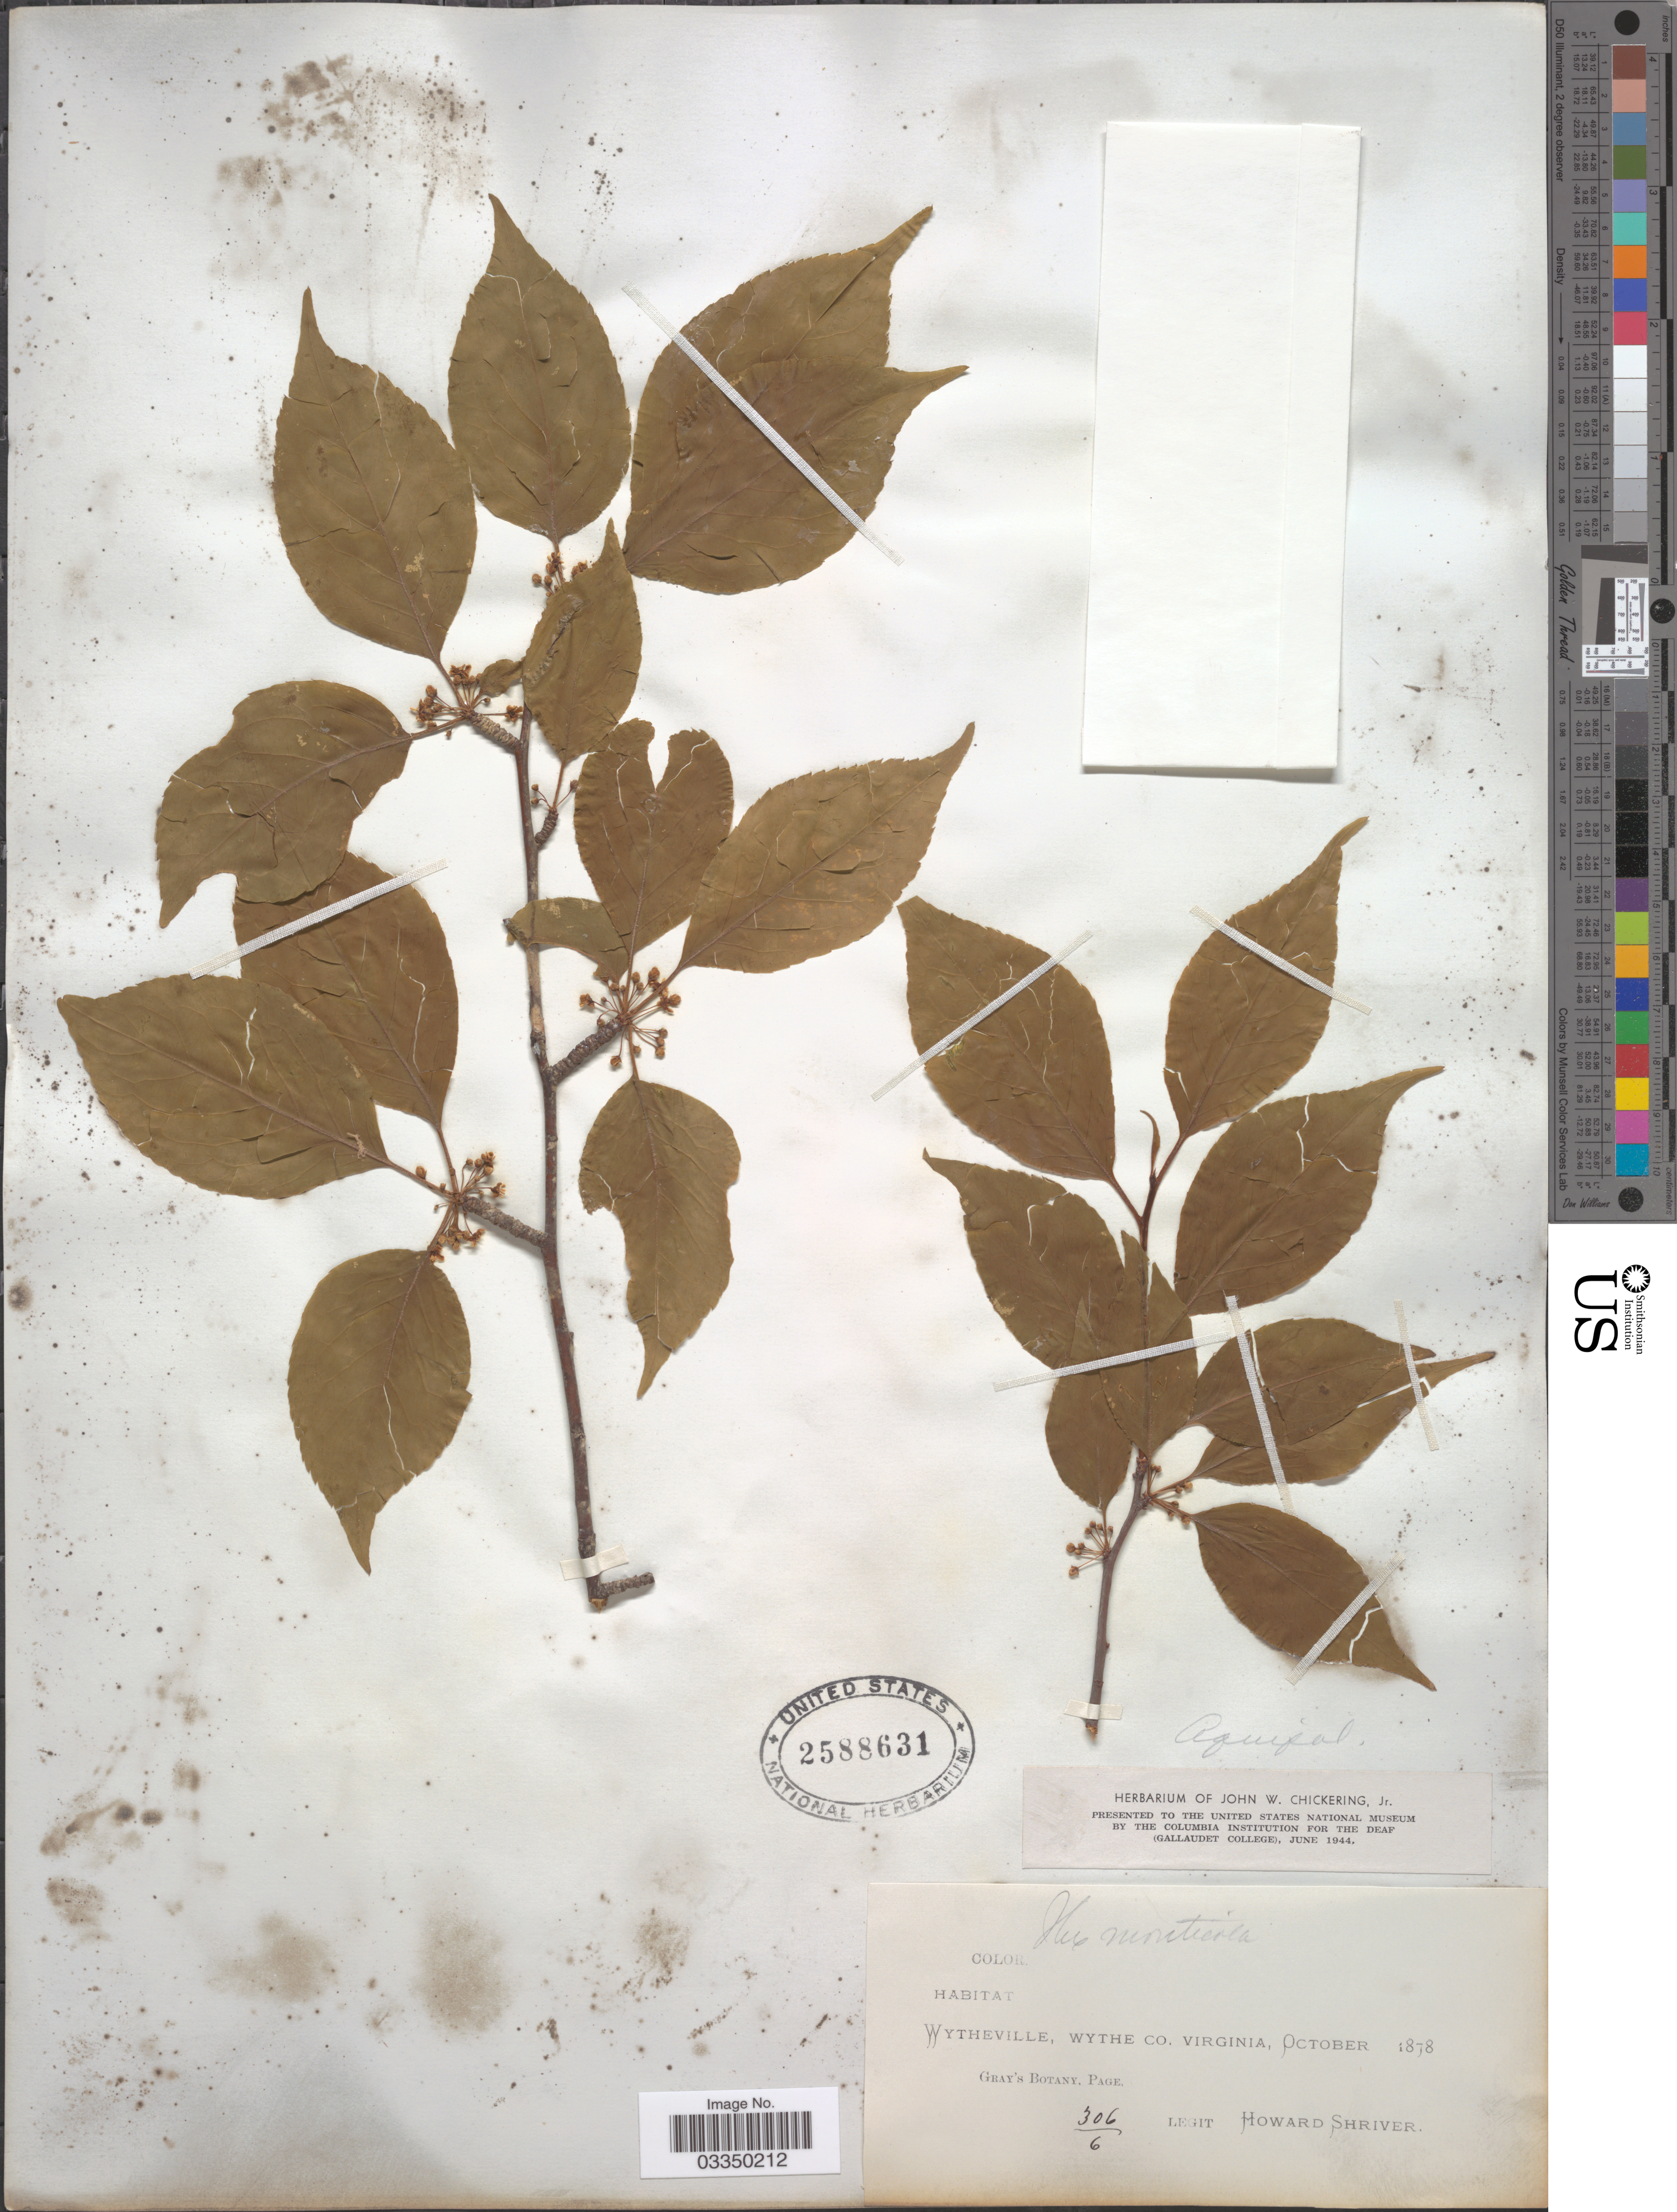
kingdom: Plantae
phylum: Tracheophyta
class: Magnoliopsida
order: Aquifoliales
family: Aquifoliaceae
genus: Ilex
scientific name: Ilex montana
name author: Torr. & A. Gray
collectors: H. Shriver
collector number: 306/6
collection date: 1878-10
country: United States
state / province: Virginia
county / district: Wythe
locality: Wytheville, Wythe Co.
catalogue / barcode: US 2588631